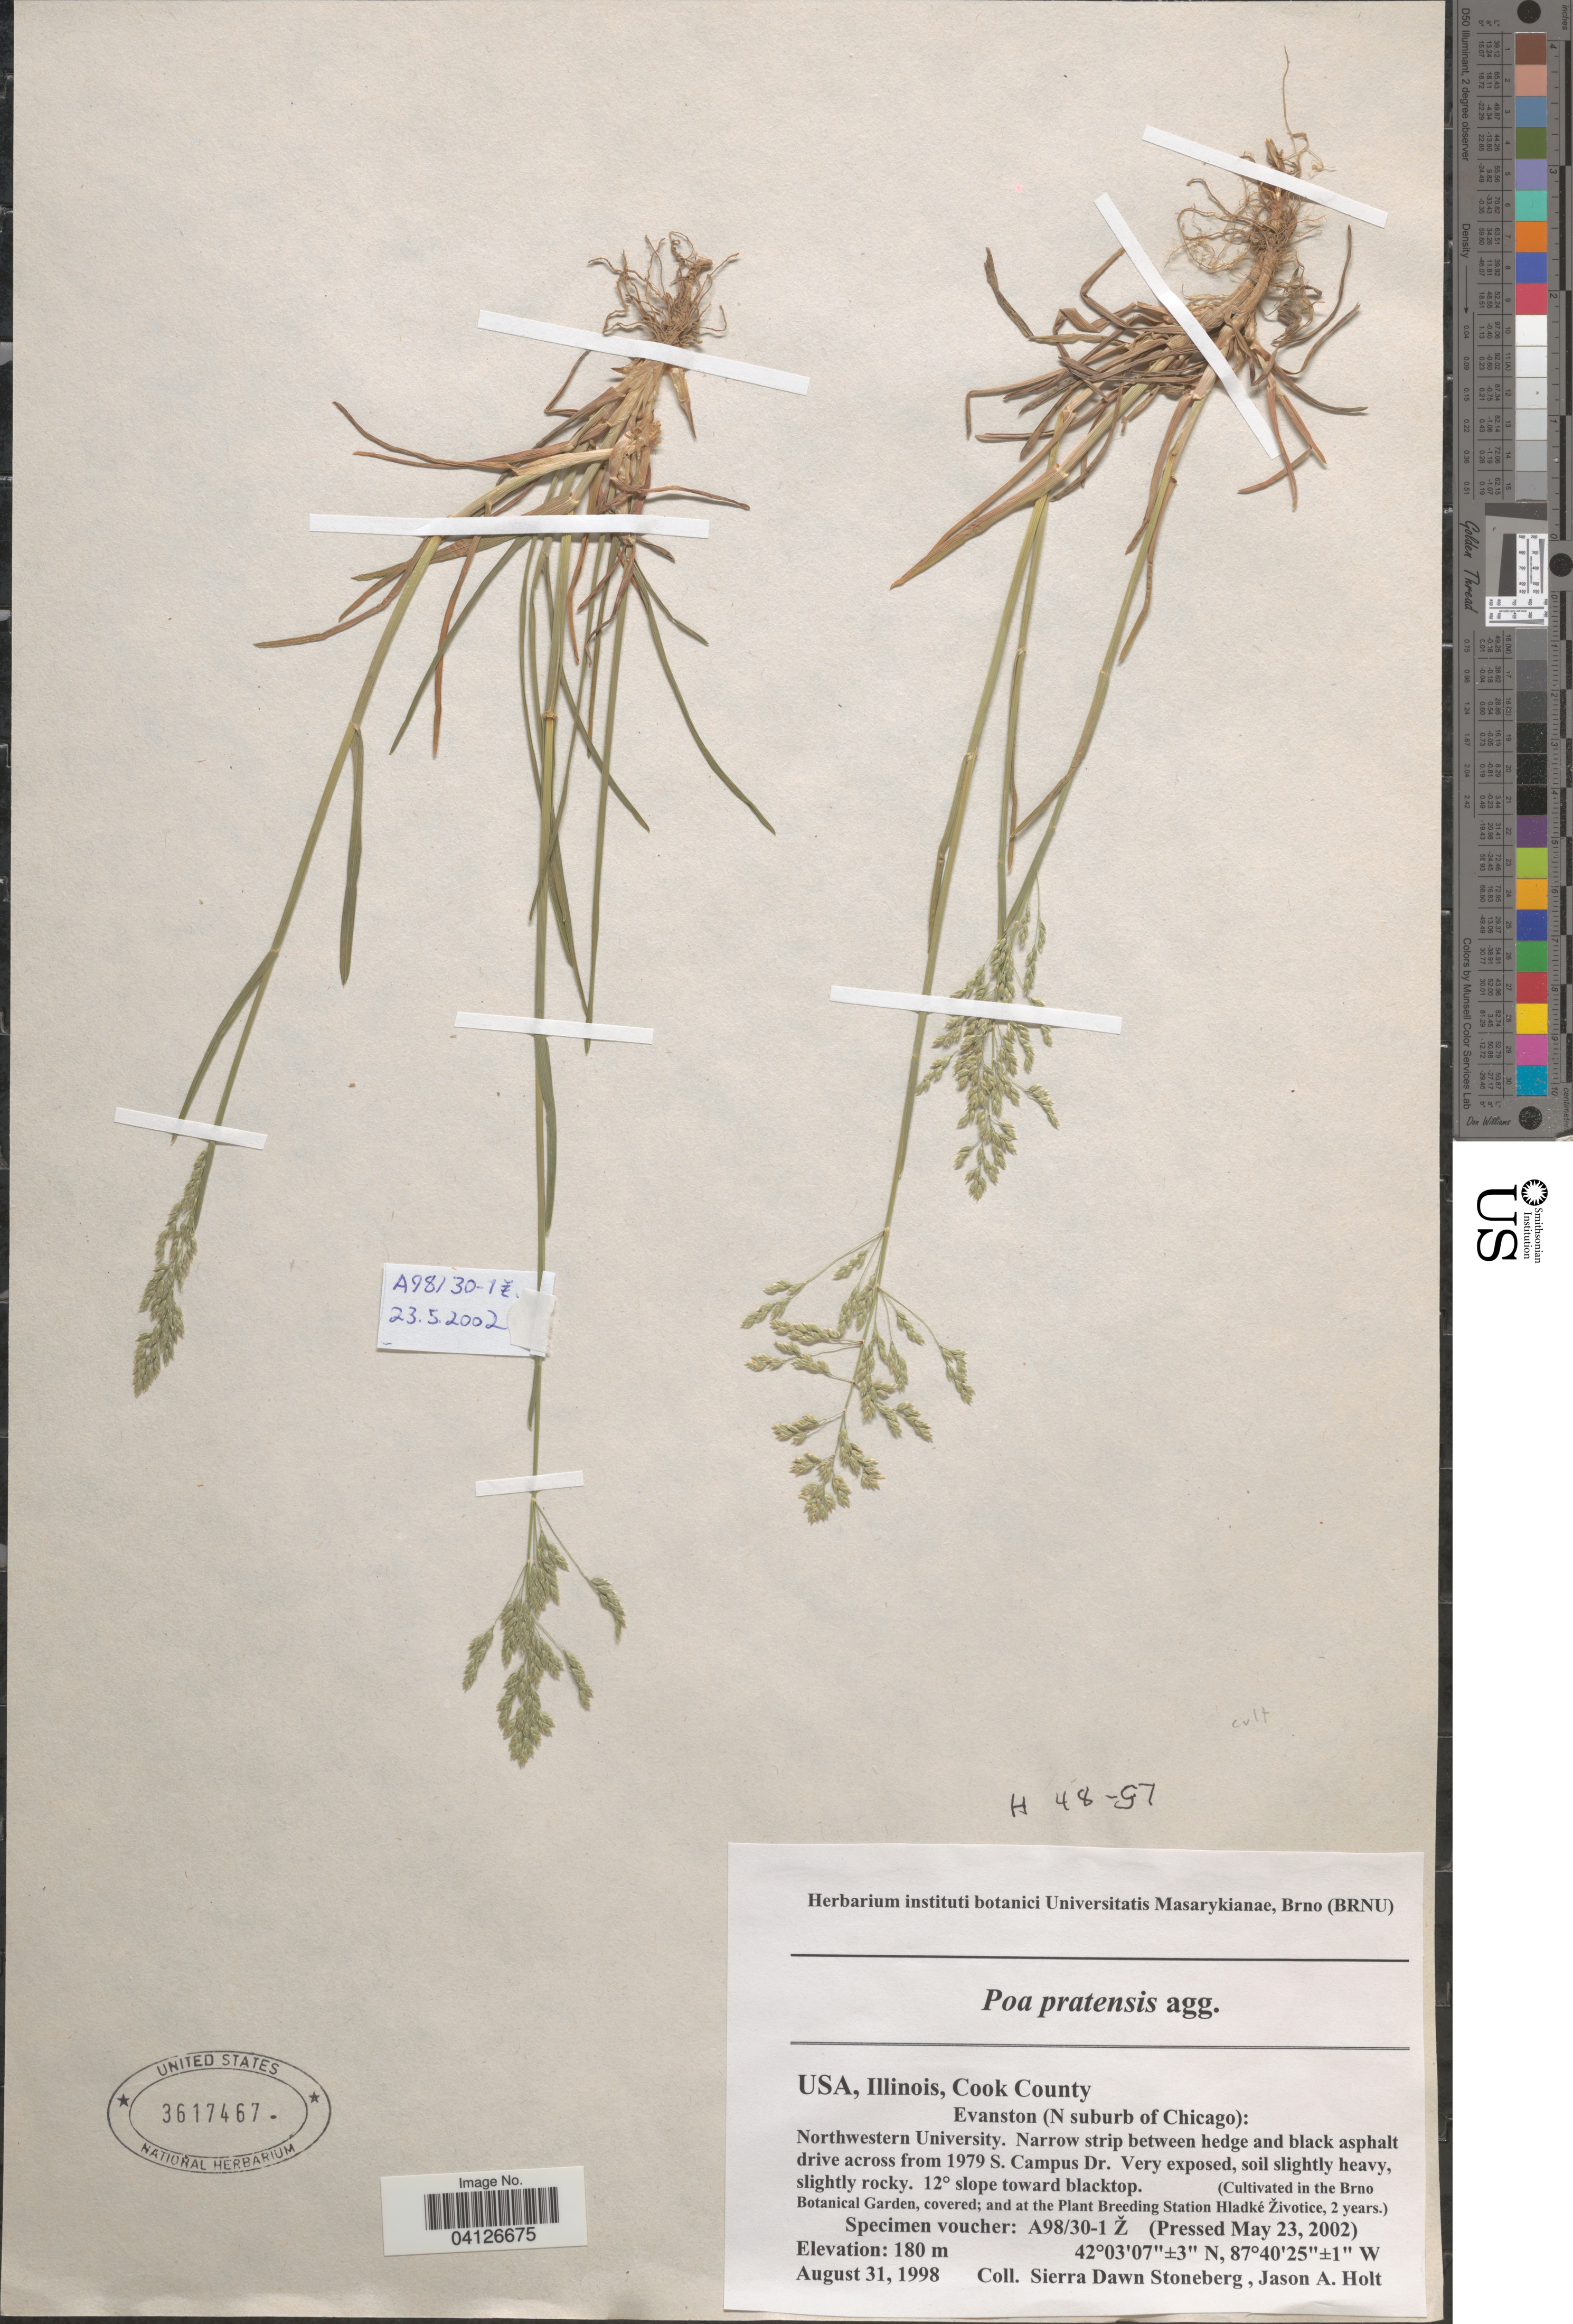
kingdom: Plantae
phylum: Tracheophyta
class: Liliopsida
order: Poales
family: Poaceae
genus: Poa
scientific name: Poa pratensis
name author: L.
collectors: Ex herb. instituti botanici Universitatis Masarykianae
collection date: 2002-05-23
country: Czechia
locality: (Cultivated in the Brno Botanical Garden, covered; and at the Plant Breeding Station Hladké Životice, 2 years.).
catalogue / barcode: US 3617467